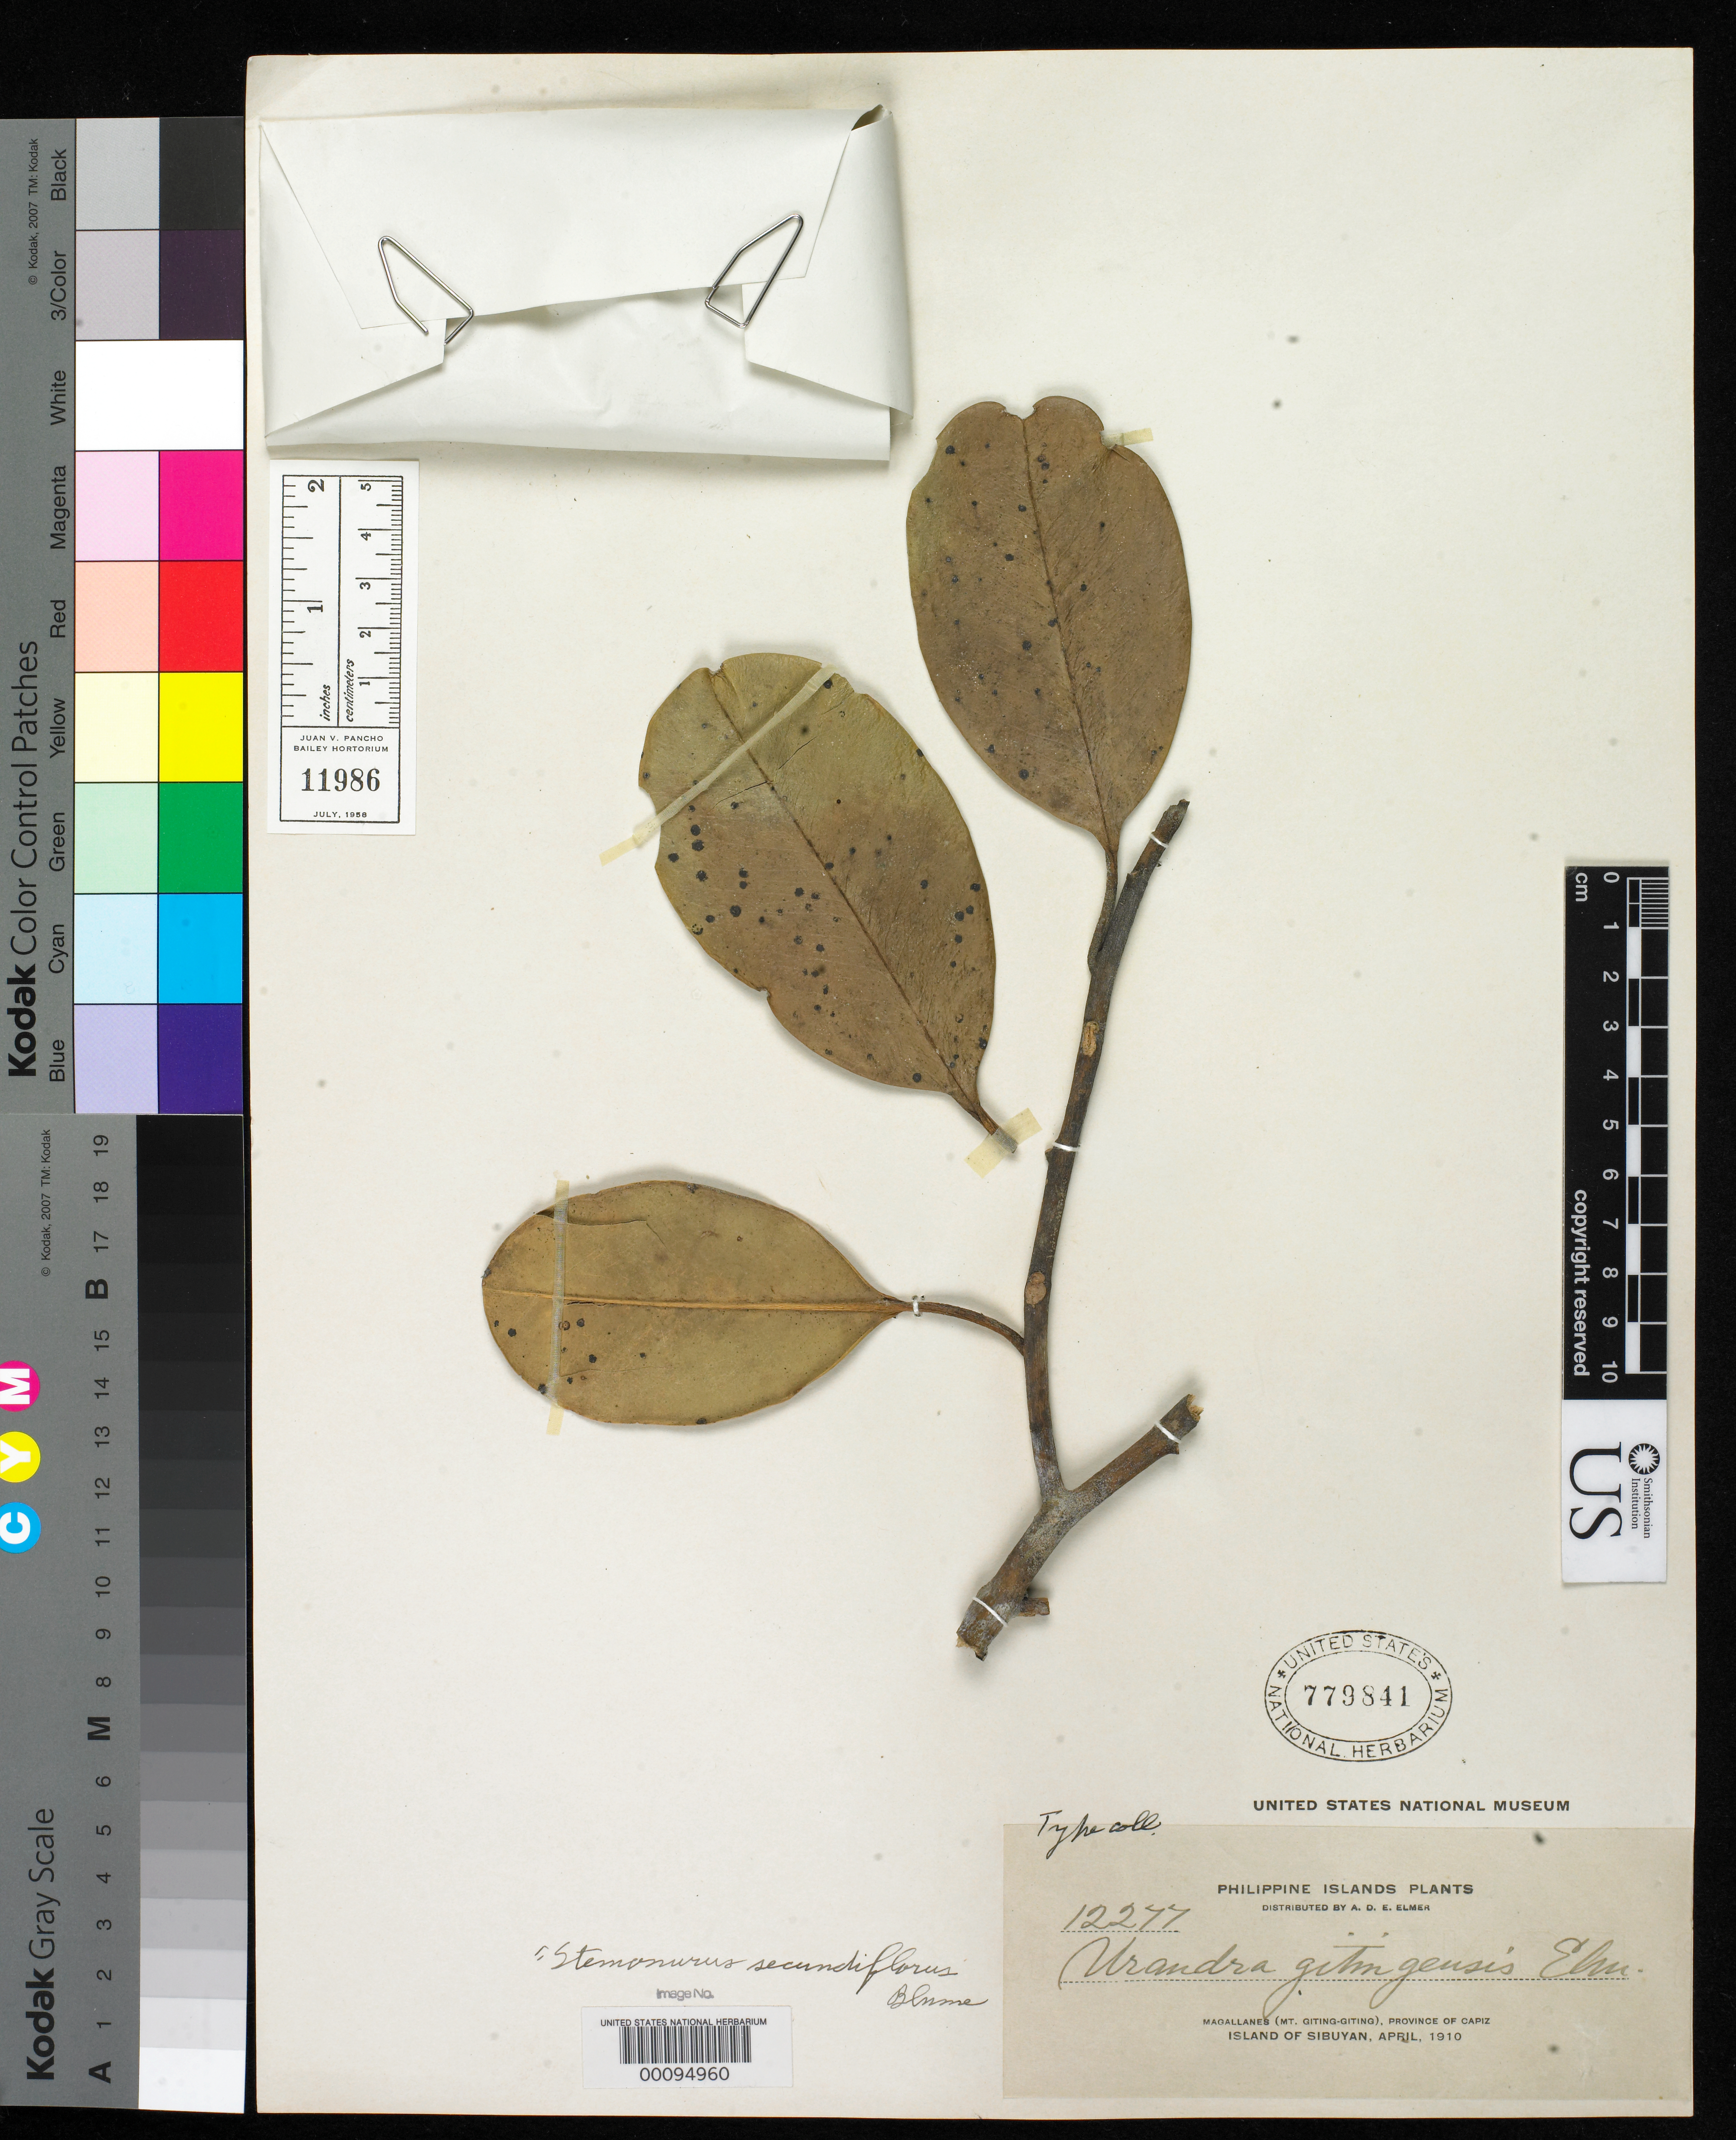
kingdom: Plantae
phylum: Tracheophyta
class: Magnoliopsida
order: Cardiopteridales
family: Stemonuraceae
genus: Urandra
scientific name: Urandra gitingensis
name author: Elmer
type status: Lectotype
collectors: A. D. E. Elmer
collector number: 12277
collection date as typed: Apr 1910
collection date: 1910-04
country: Philippines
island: Sibuyan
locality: Magallanes (Mt. Giting-Giting), Province of Capiz, Island of Sibuyan.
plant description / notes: Currently accepted name as cited by Sleumer (1969).; Sleumer explicitly designated non-extant duplicate at PNH as lectotype.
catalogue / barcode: US 779841